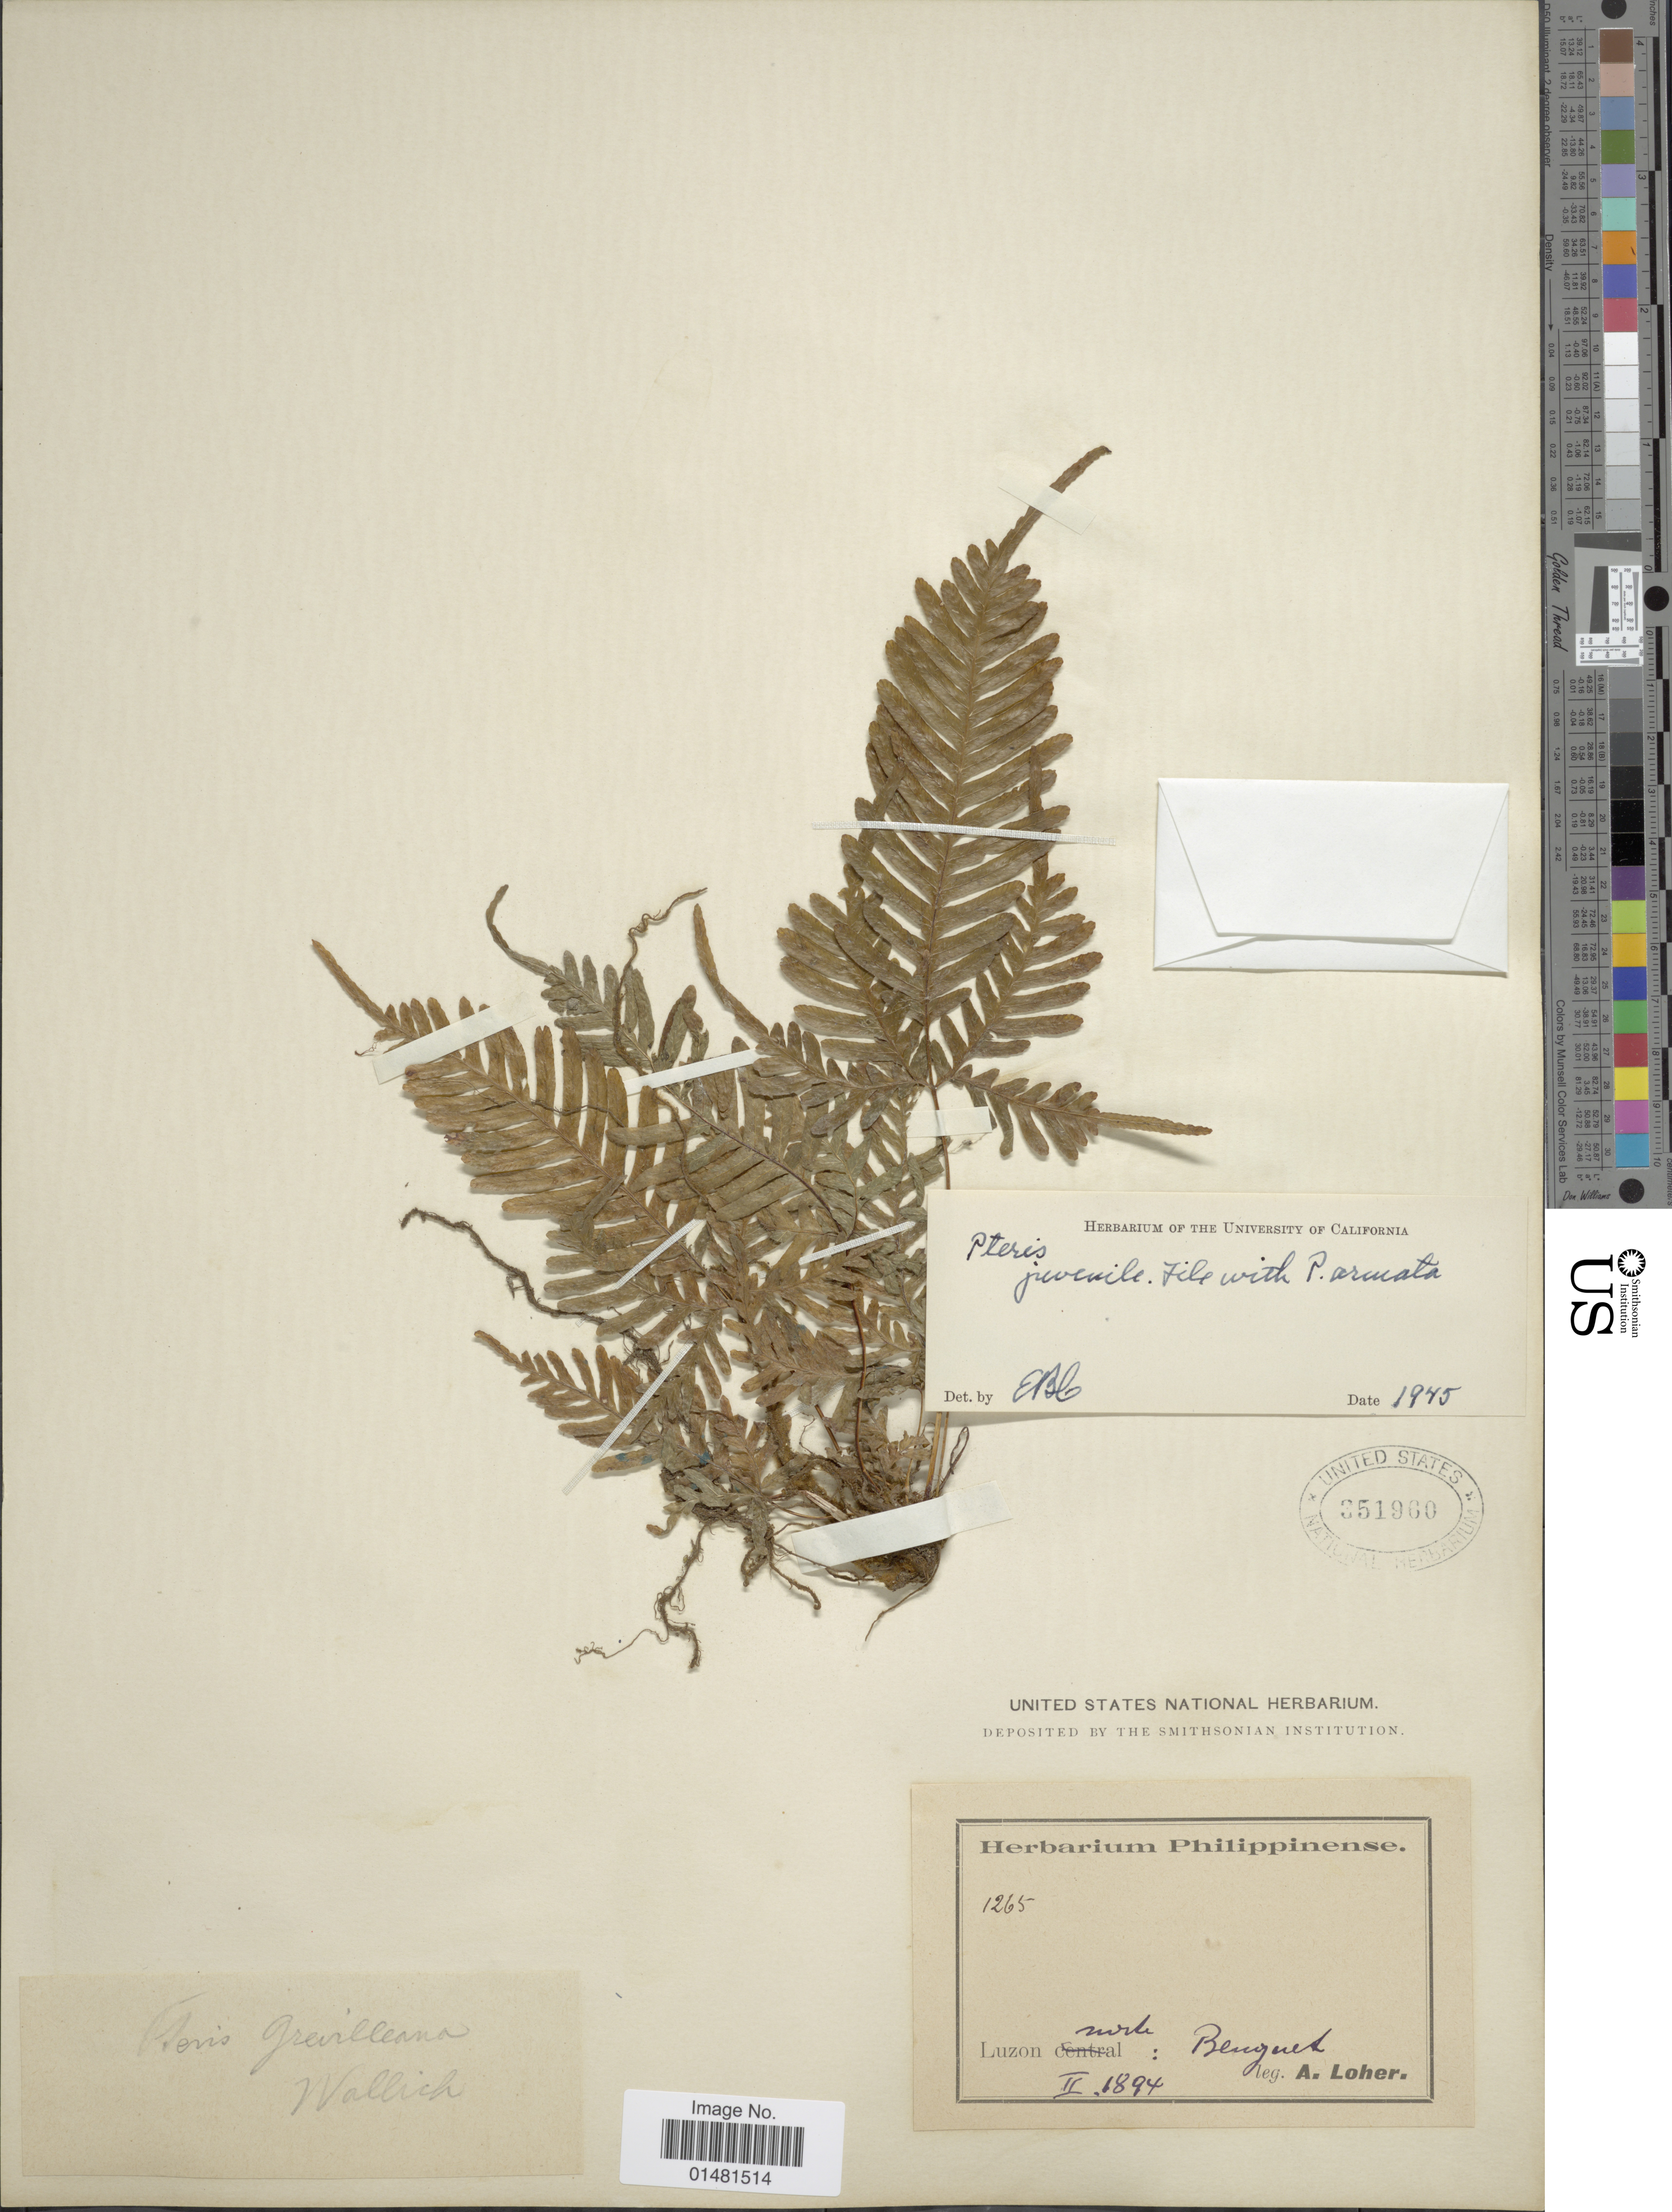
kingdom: Plantae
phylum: Tracheophyta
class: Polypodiopsida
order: Polypodiales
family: Pteridaceae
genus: Pteris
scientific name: Pteris armata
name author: C. Presl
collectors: A. Loher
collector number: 1265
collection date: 1894-02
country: Philippines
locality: Luzon norte: Benguet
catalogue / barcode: US 351960